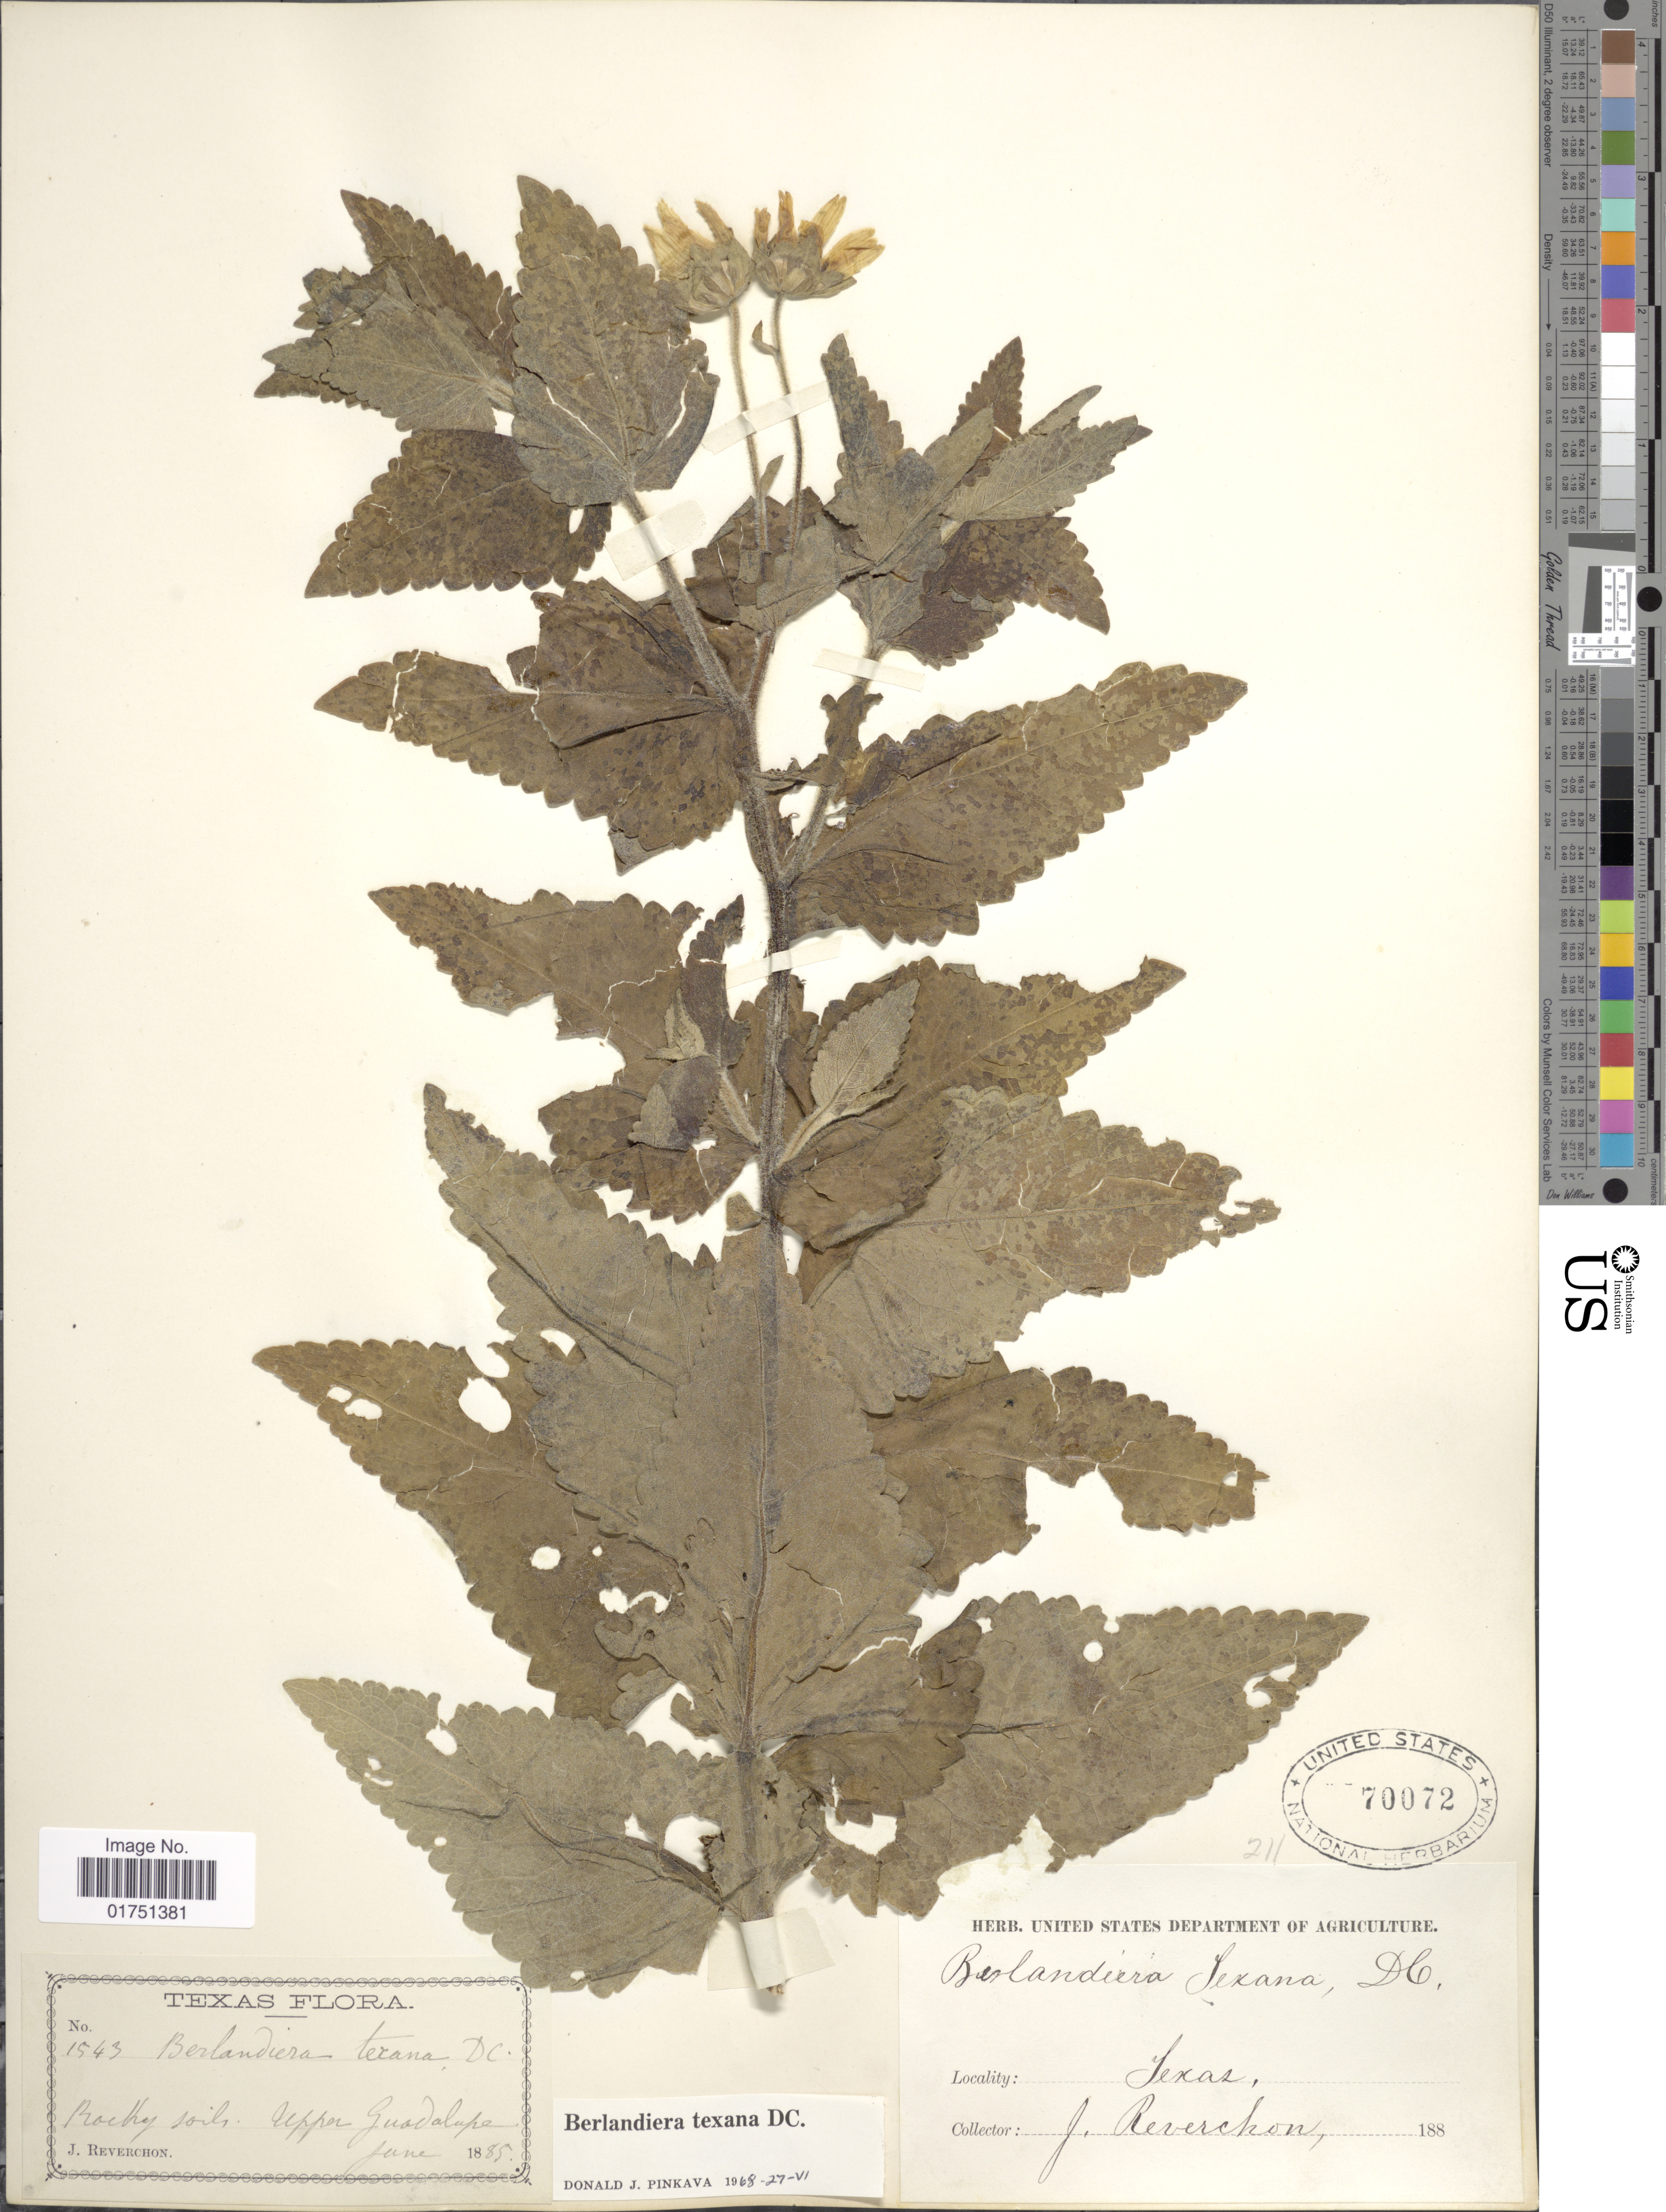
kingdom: Plantae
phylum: Tracheophyta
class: Magnoliopsida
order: Asterales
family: Asteraceae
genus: Berlandiera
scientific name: Berlandiera texana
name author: DC.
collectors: J. Reverchon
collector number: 1543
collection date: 1885-06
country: United States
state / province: Texas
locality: Rocky soils, Upper Guadalupe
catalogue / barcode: US 70072